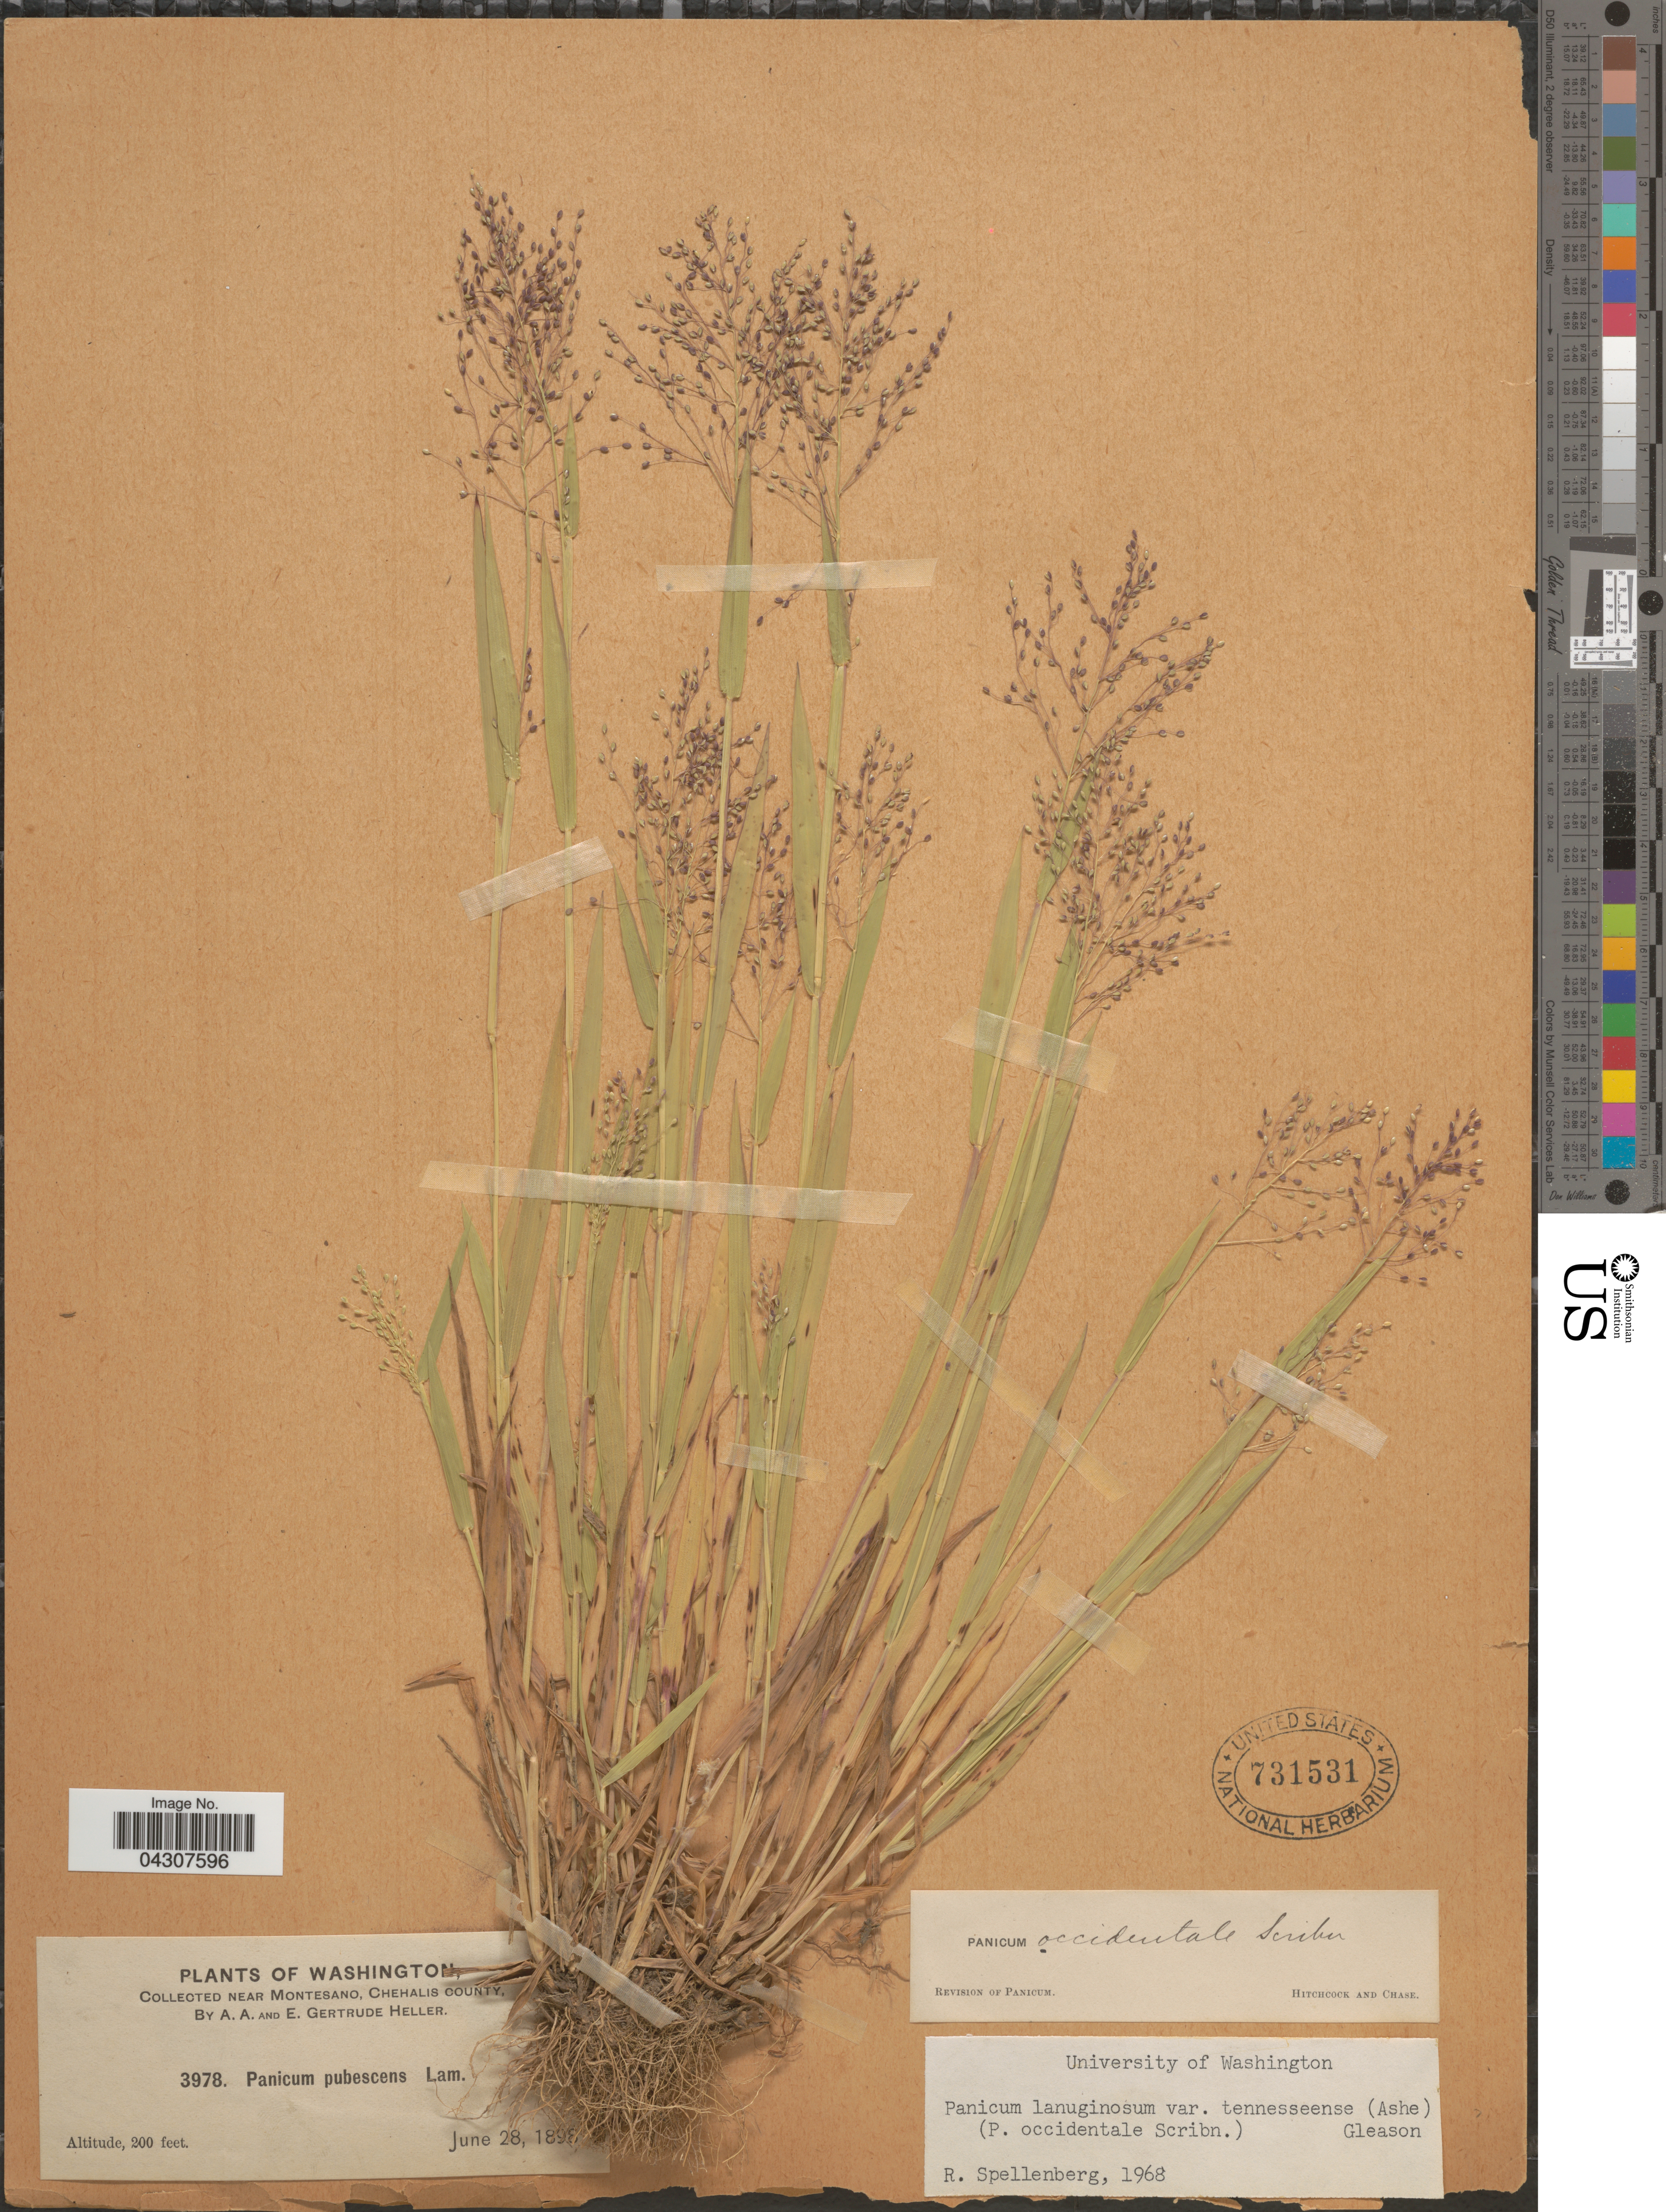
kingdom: Plantae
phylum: Tracheophyta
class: Liliopsida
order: Poales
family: Poaceae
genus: Dichanthelium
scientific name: Dichanthelium acuminatum var. acuminatum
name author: (Sw.) Gould & C.A. Clark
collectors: A. A. Heller & E. G. Heller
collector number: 3978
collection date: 1898-06-28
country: United States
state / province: Washington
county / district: Grays Harbor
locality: Near Montesano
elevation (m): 61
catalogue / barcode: US 731531